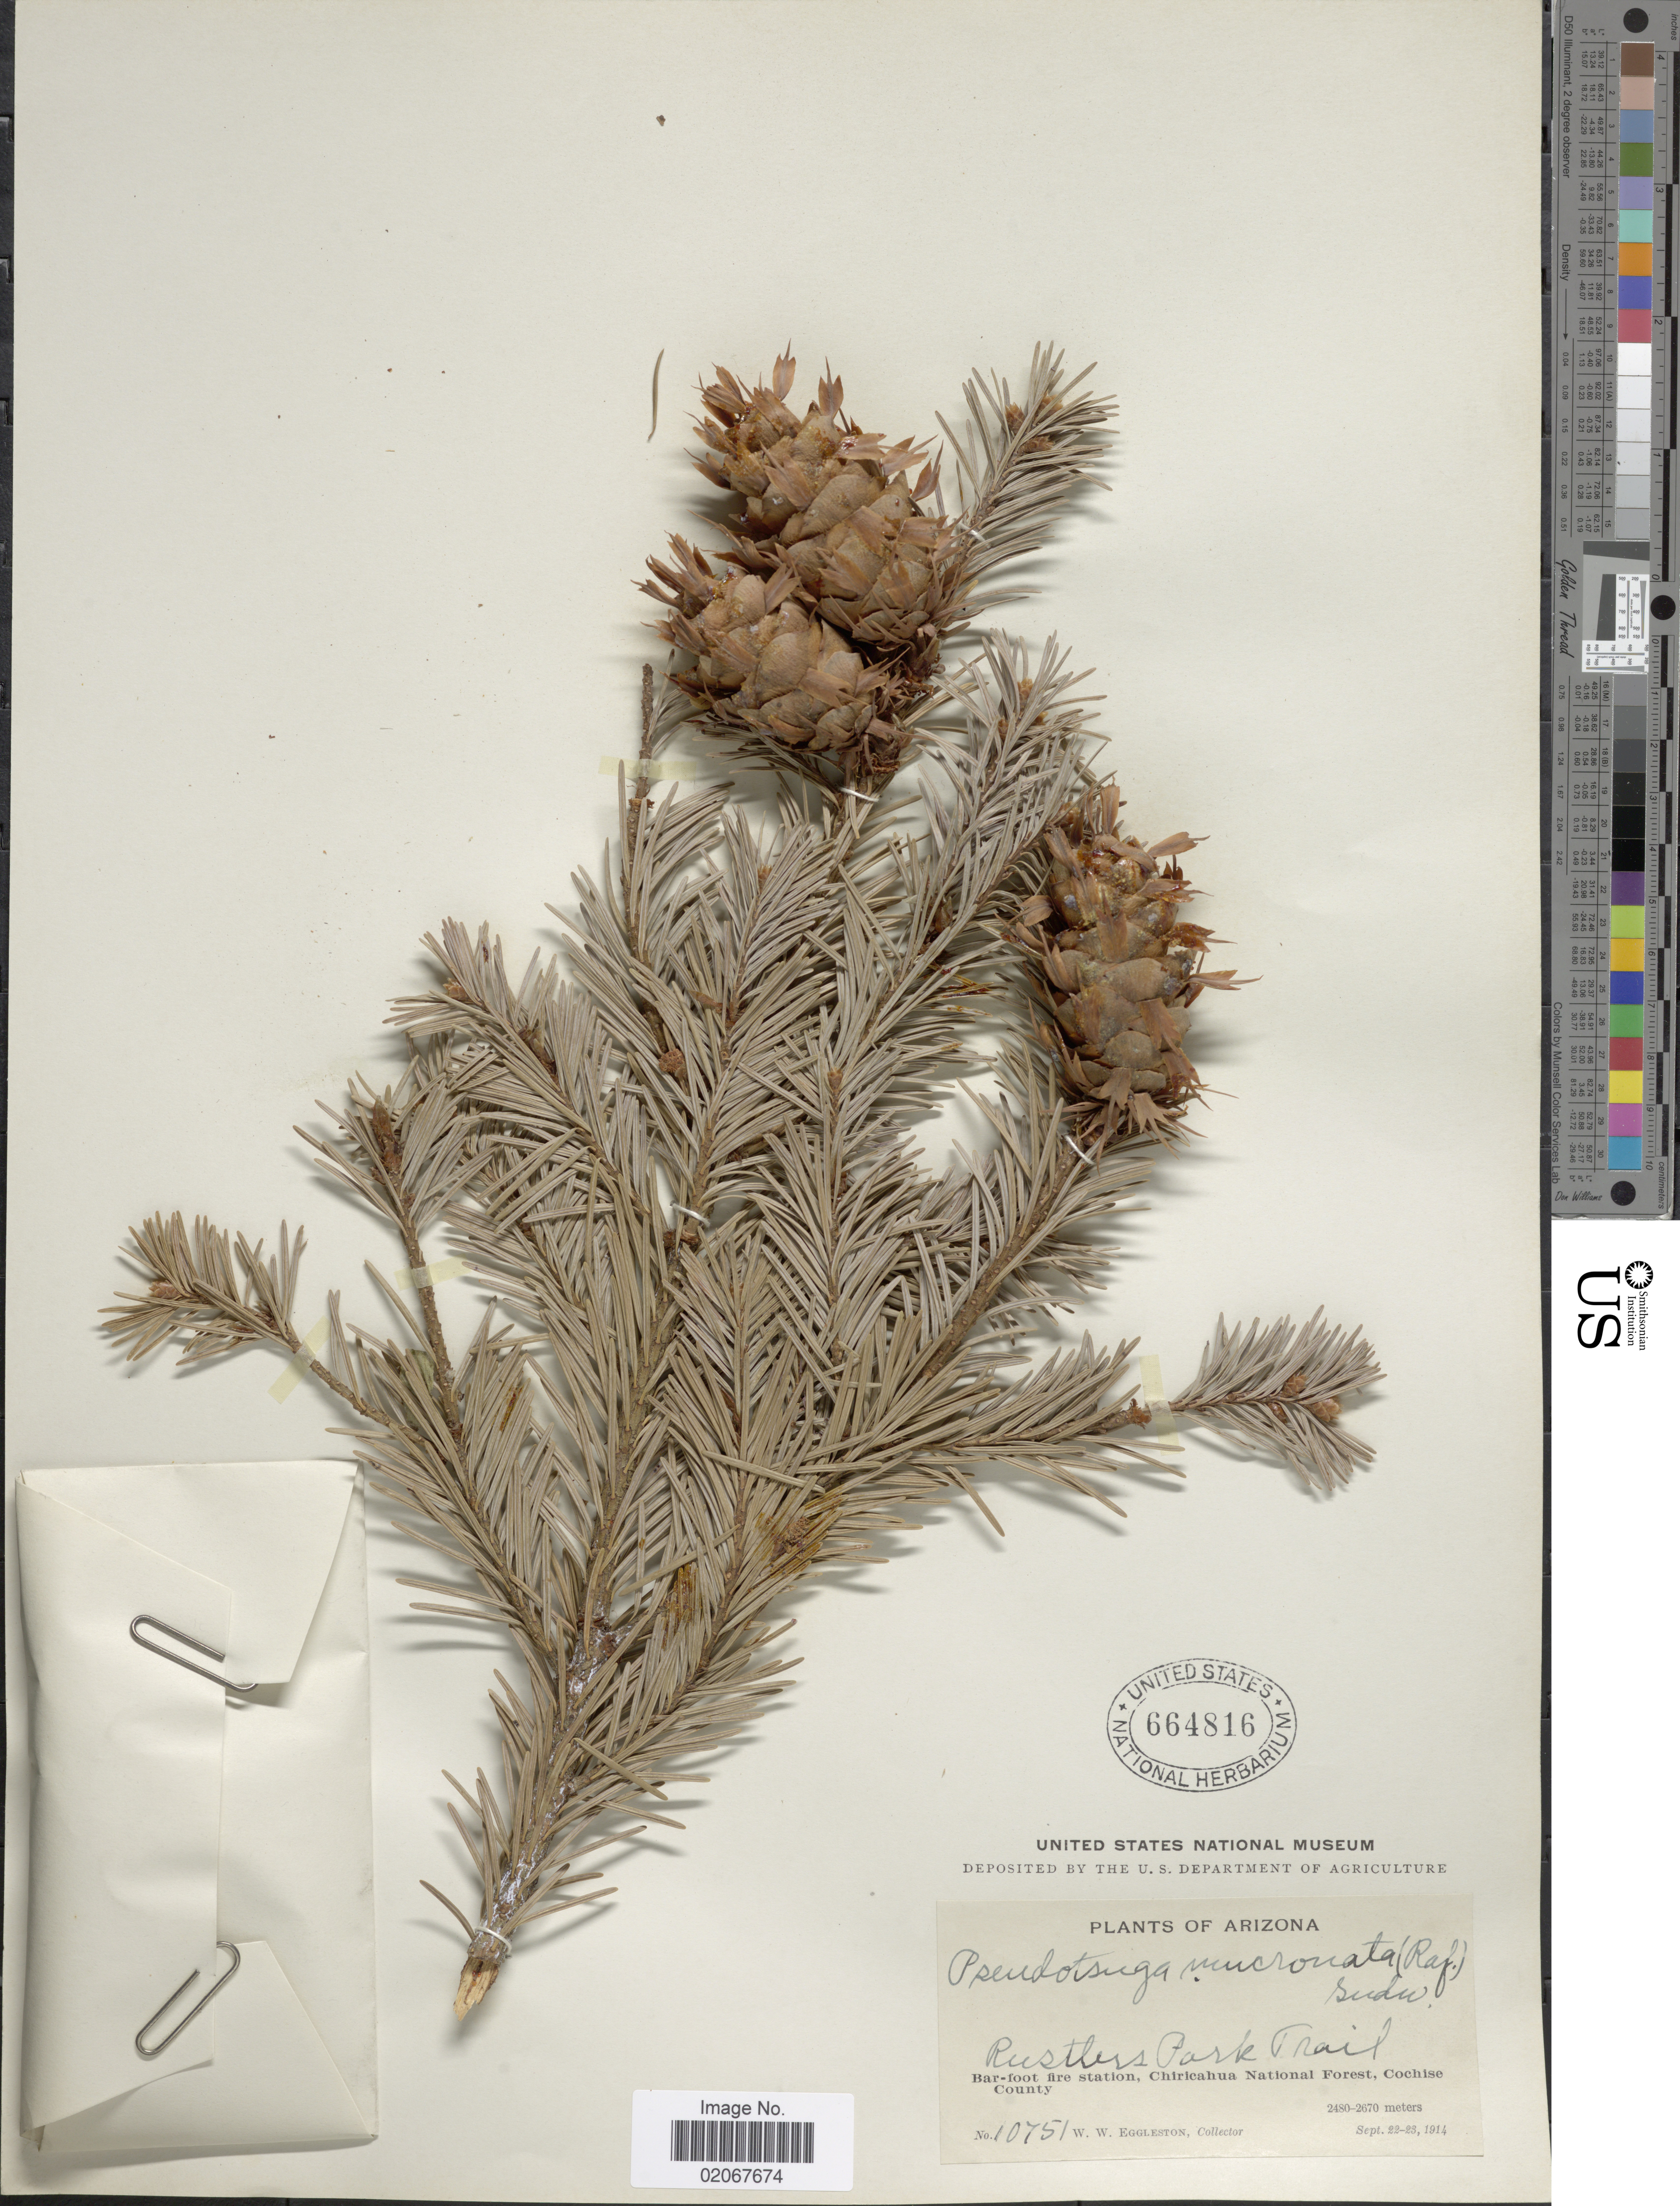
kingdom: Plantae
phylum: Tracheophyta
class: Pinopsida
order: Pinales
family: Pinaceae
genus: Pseudotsuga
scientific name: Pseudotsuga menziesii var. glauca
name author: (Beissn.) Franco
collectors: W. W. Eggleston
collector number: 10751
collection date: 1914-09-22/1914-09-23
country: United States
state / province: Arizona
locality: Rustlers park Trail. Bar-foot fire station, Chiricahua National Forest, Cochise County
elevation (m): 2480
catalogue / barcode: US 664816